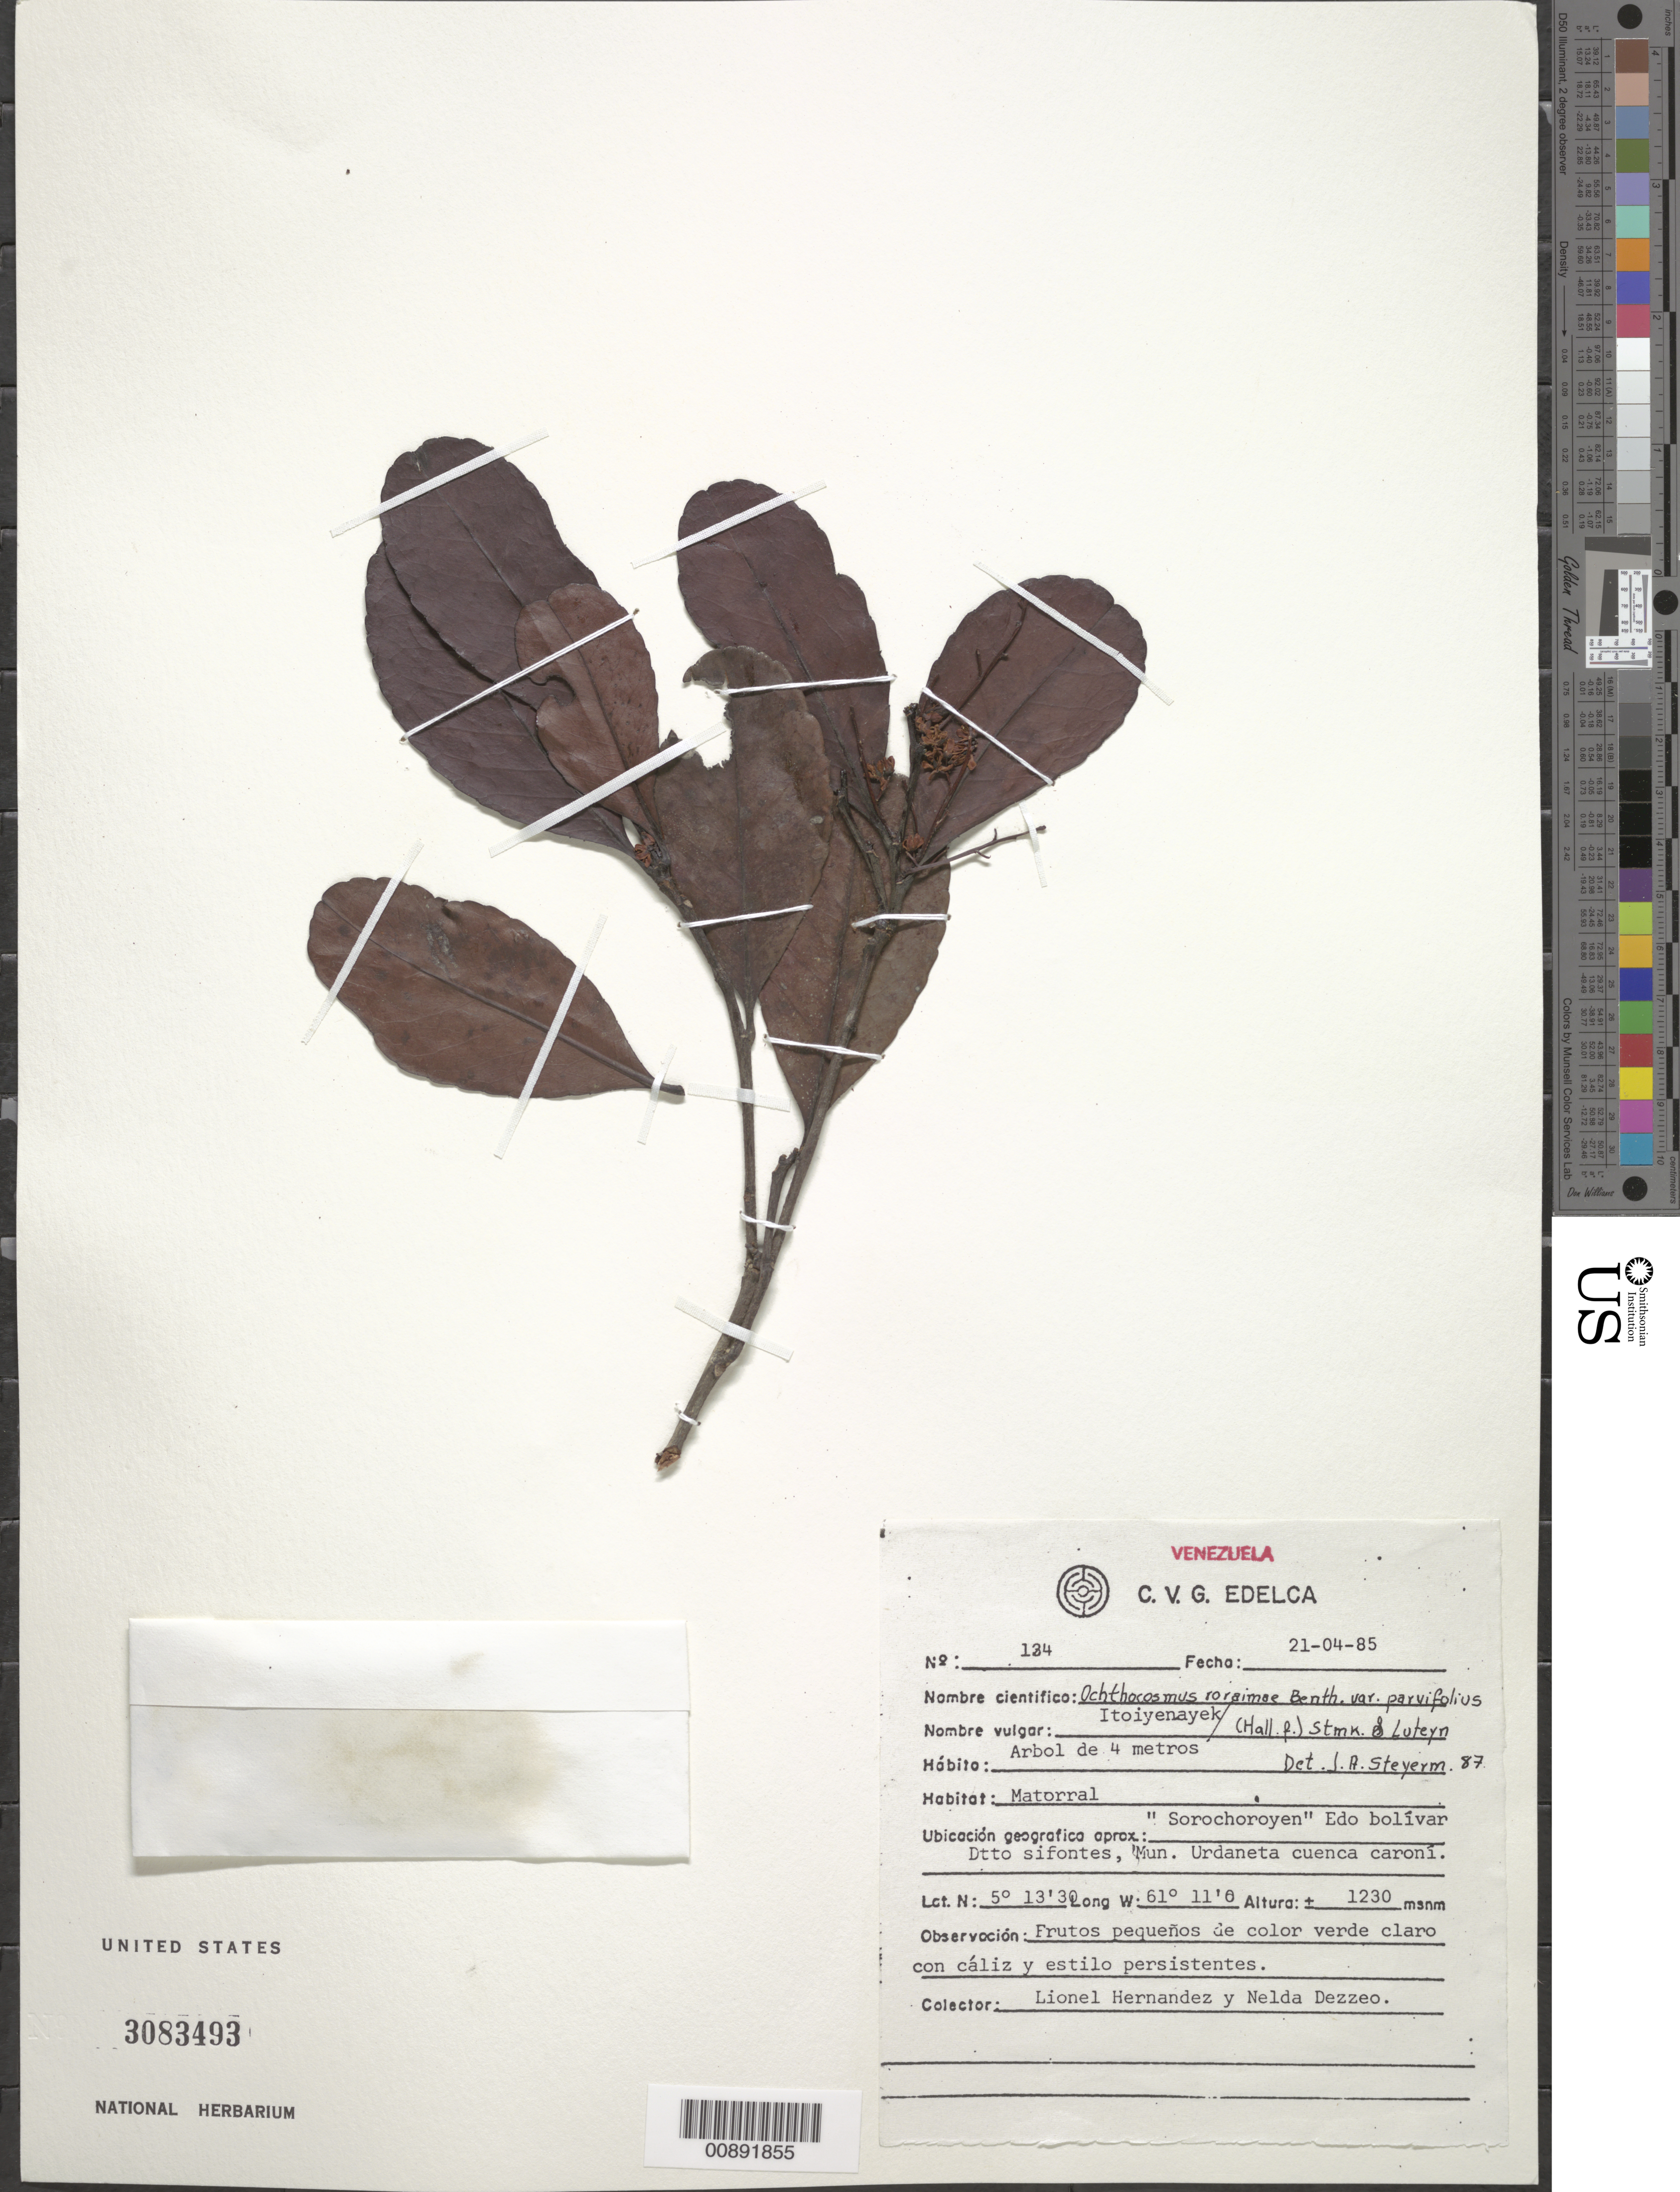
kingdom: Plantae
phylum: Tracheophyta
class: Magnoliopsida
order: Malpighiales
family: Ixonanthaceae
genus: Ochthocosmus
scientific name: Ochthocosmus roraimae var. parvifolius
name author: (Hallier f.) Steyerm.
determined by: Steyermark, Julian A., (VEN)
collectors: L. Hernández & N. Dezzeo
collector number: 134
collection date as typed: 21-Apr-85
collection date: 1985-04-21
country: Venezuela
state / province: Bolívar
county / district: Sifontes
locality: Mun. Urdaneta, Cuenca Caroní, "Sorochoroven"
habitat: Matorral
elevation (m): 1230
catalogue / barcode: US 3083493